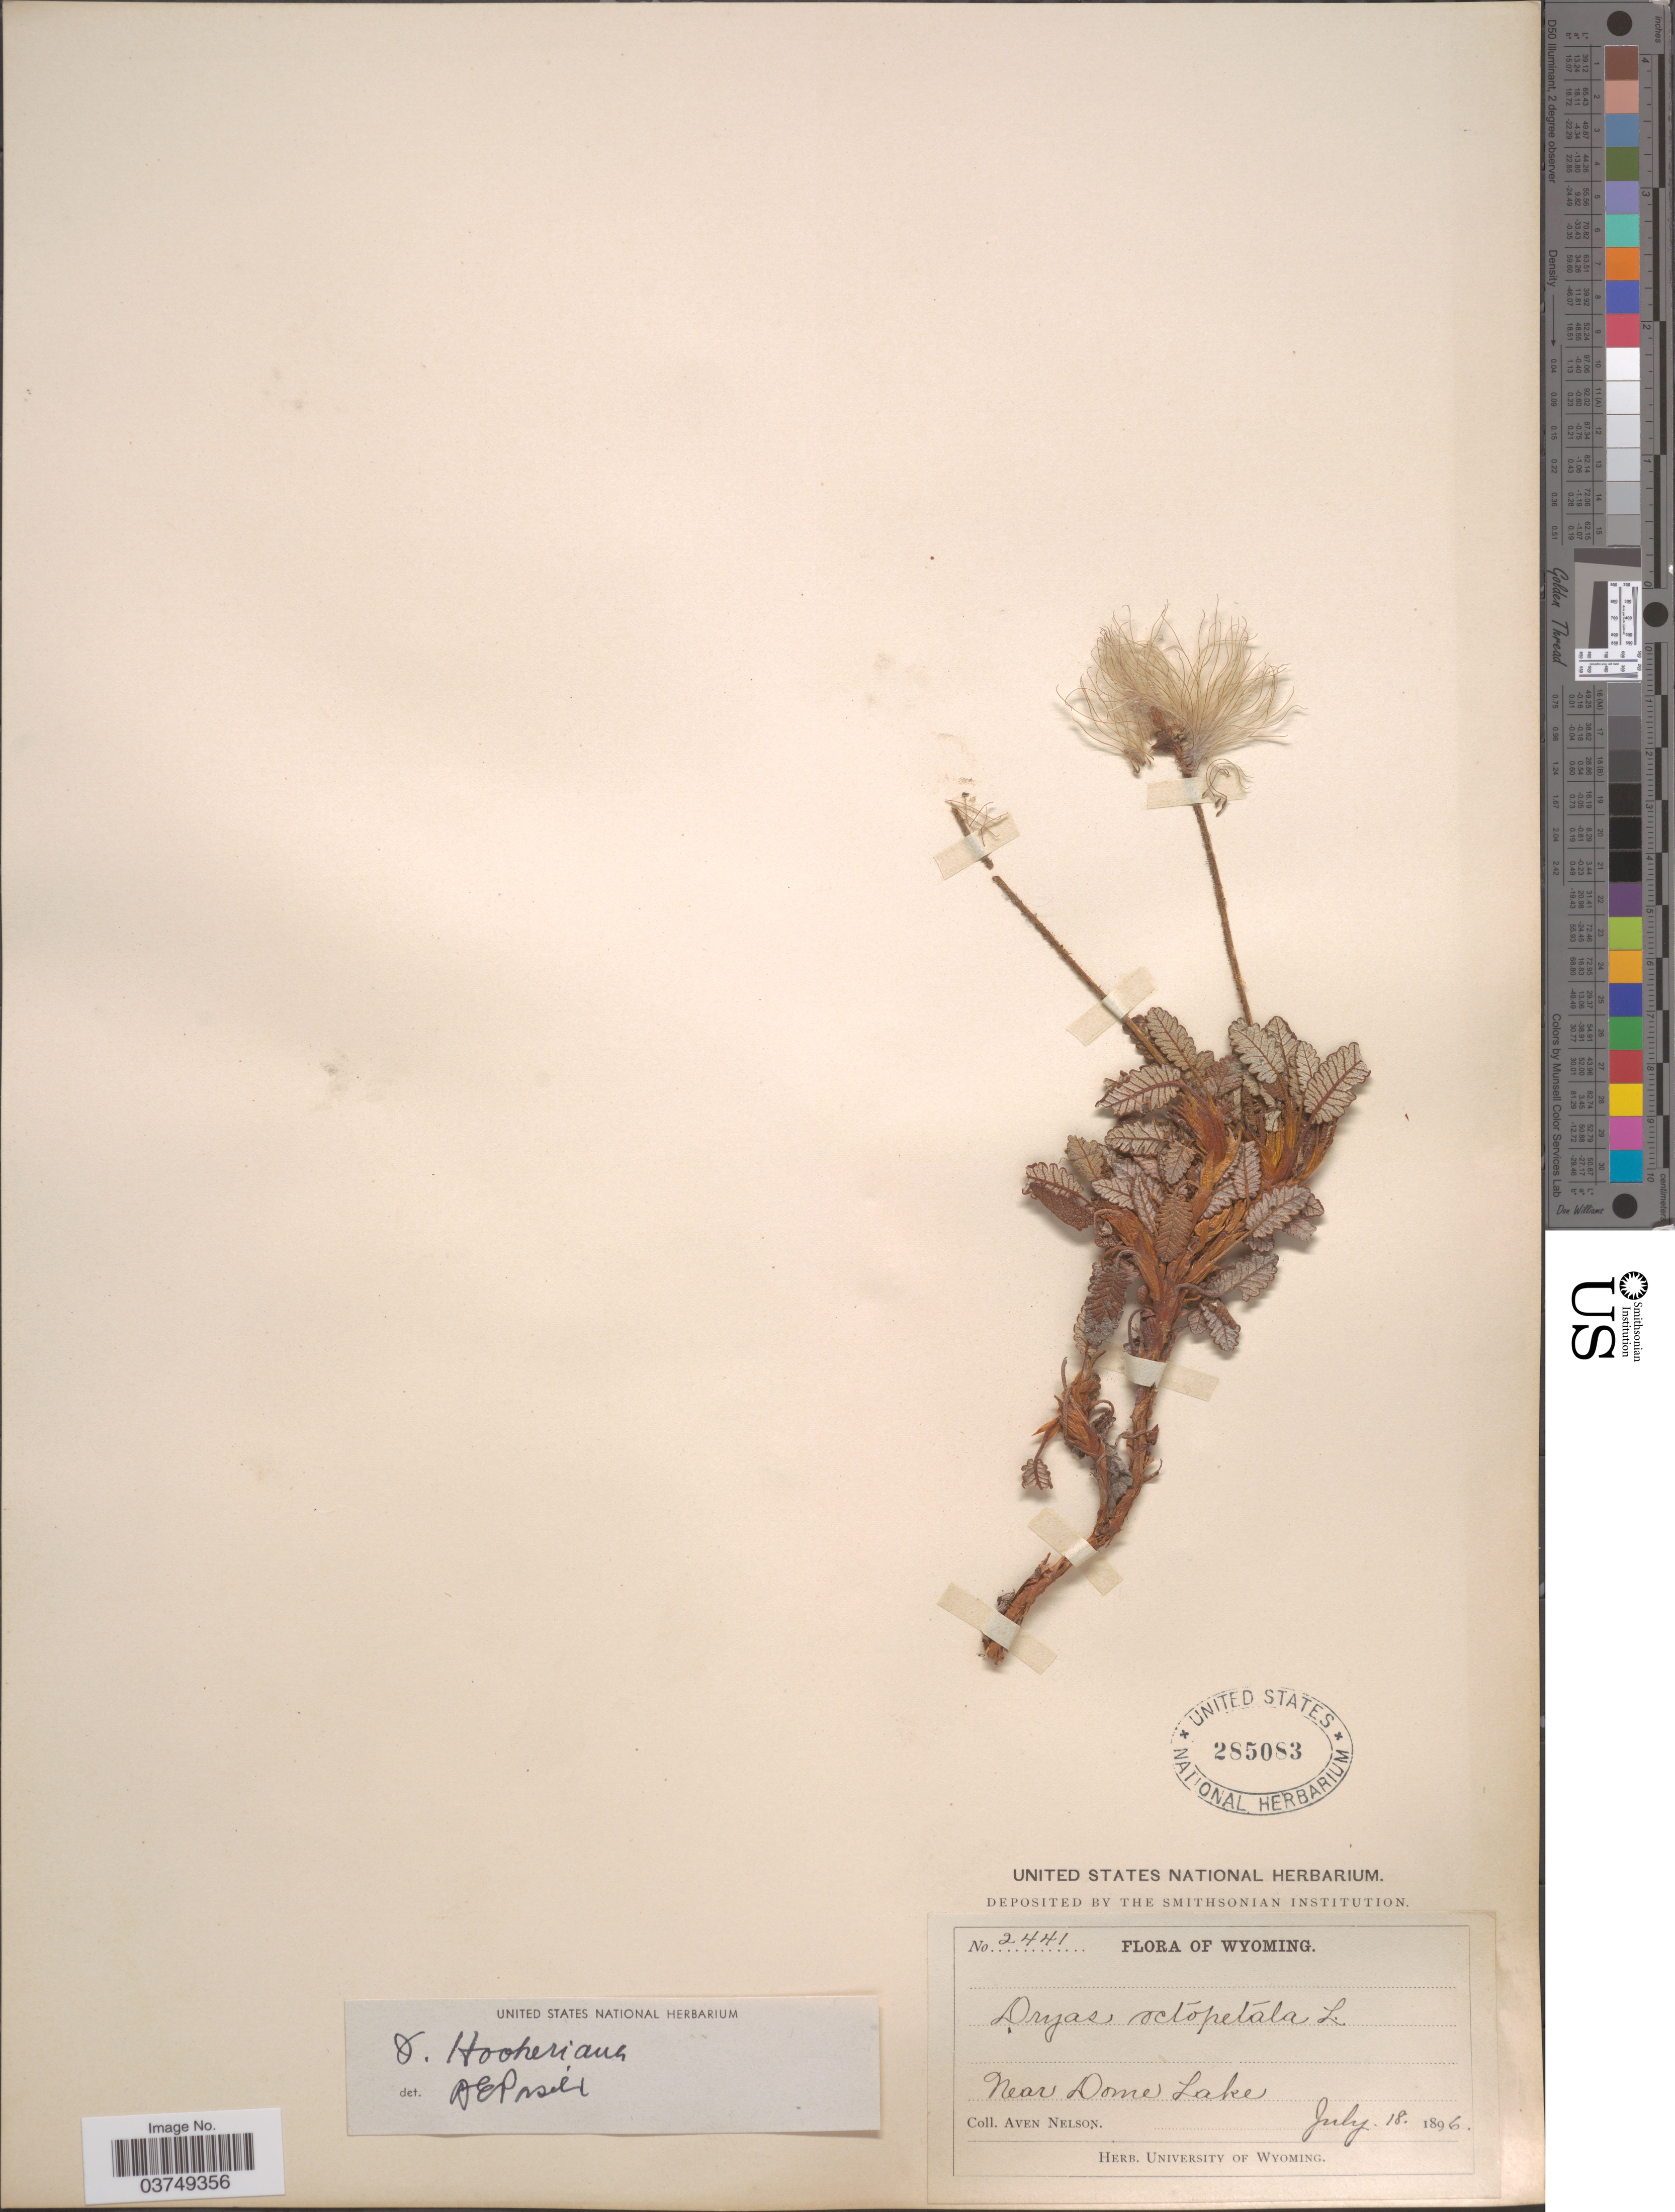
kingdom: Plantae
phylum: Tracheophyta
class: Magnoliopsida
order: Rosales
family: Rosaceae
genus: Dryas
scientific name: Dryas hookeriana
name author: Juz.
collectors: A. Nelson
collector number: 2441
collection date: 1896-07-18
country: United States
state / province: Wyoming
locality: Near Dome Lake.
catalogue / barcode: US 285083